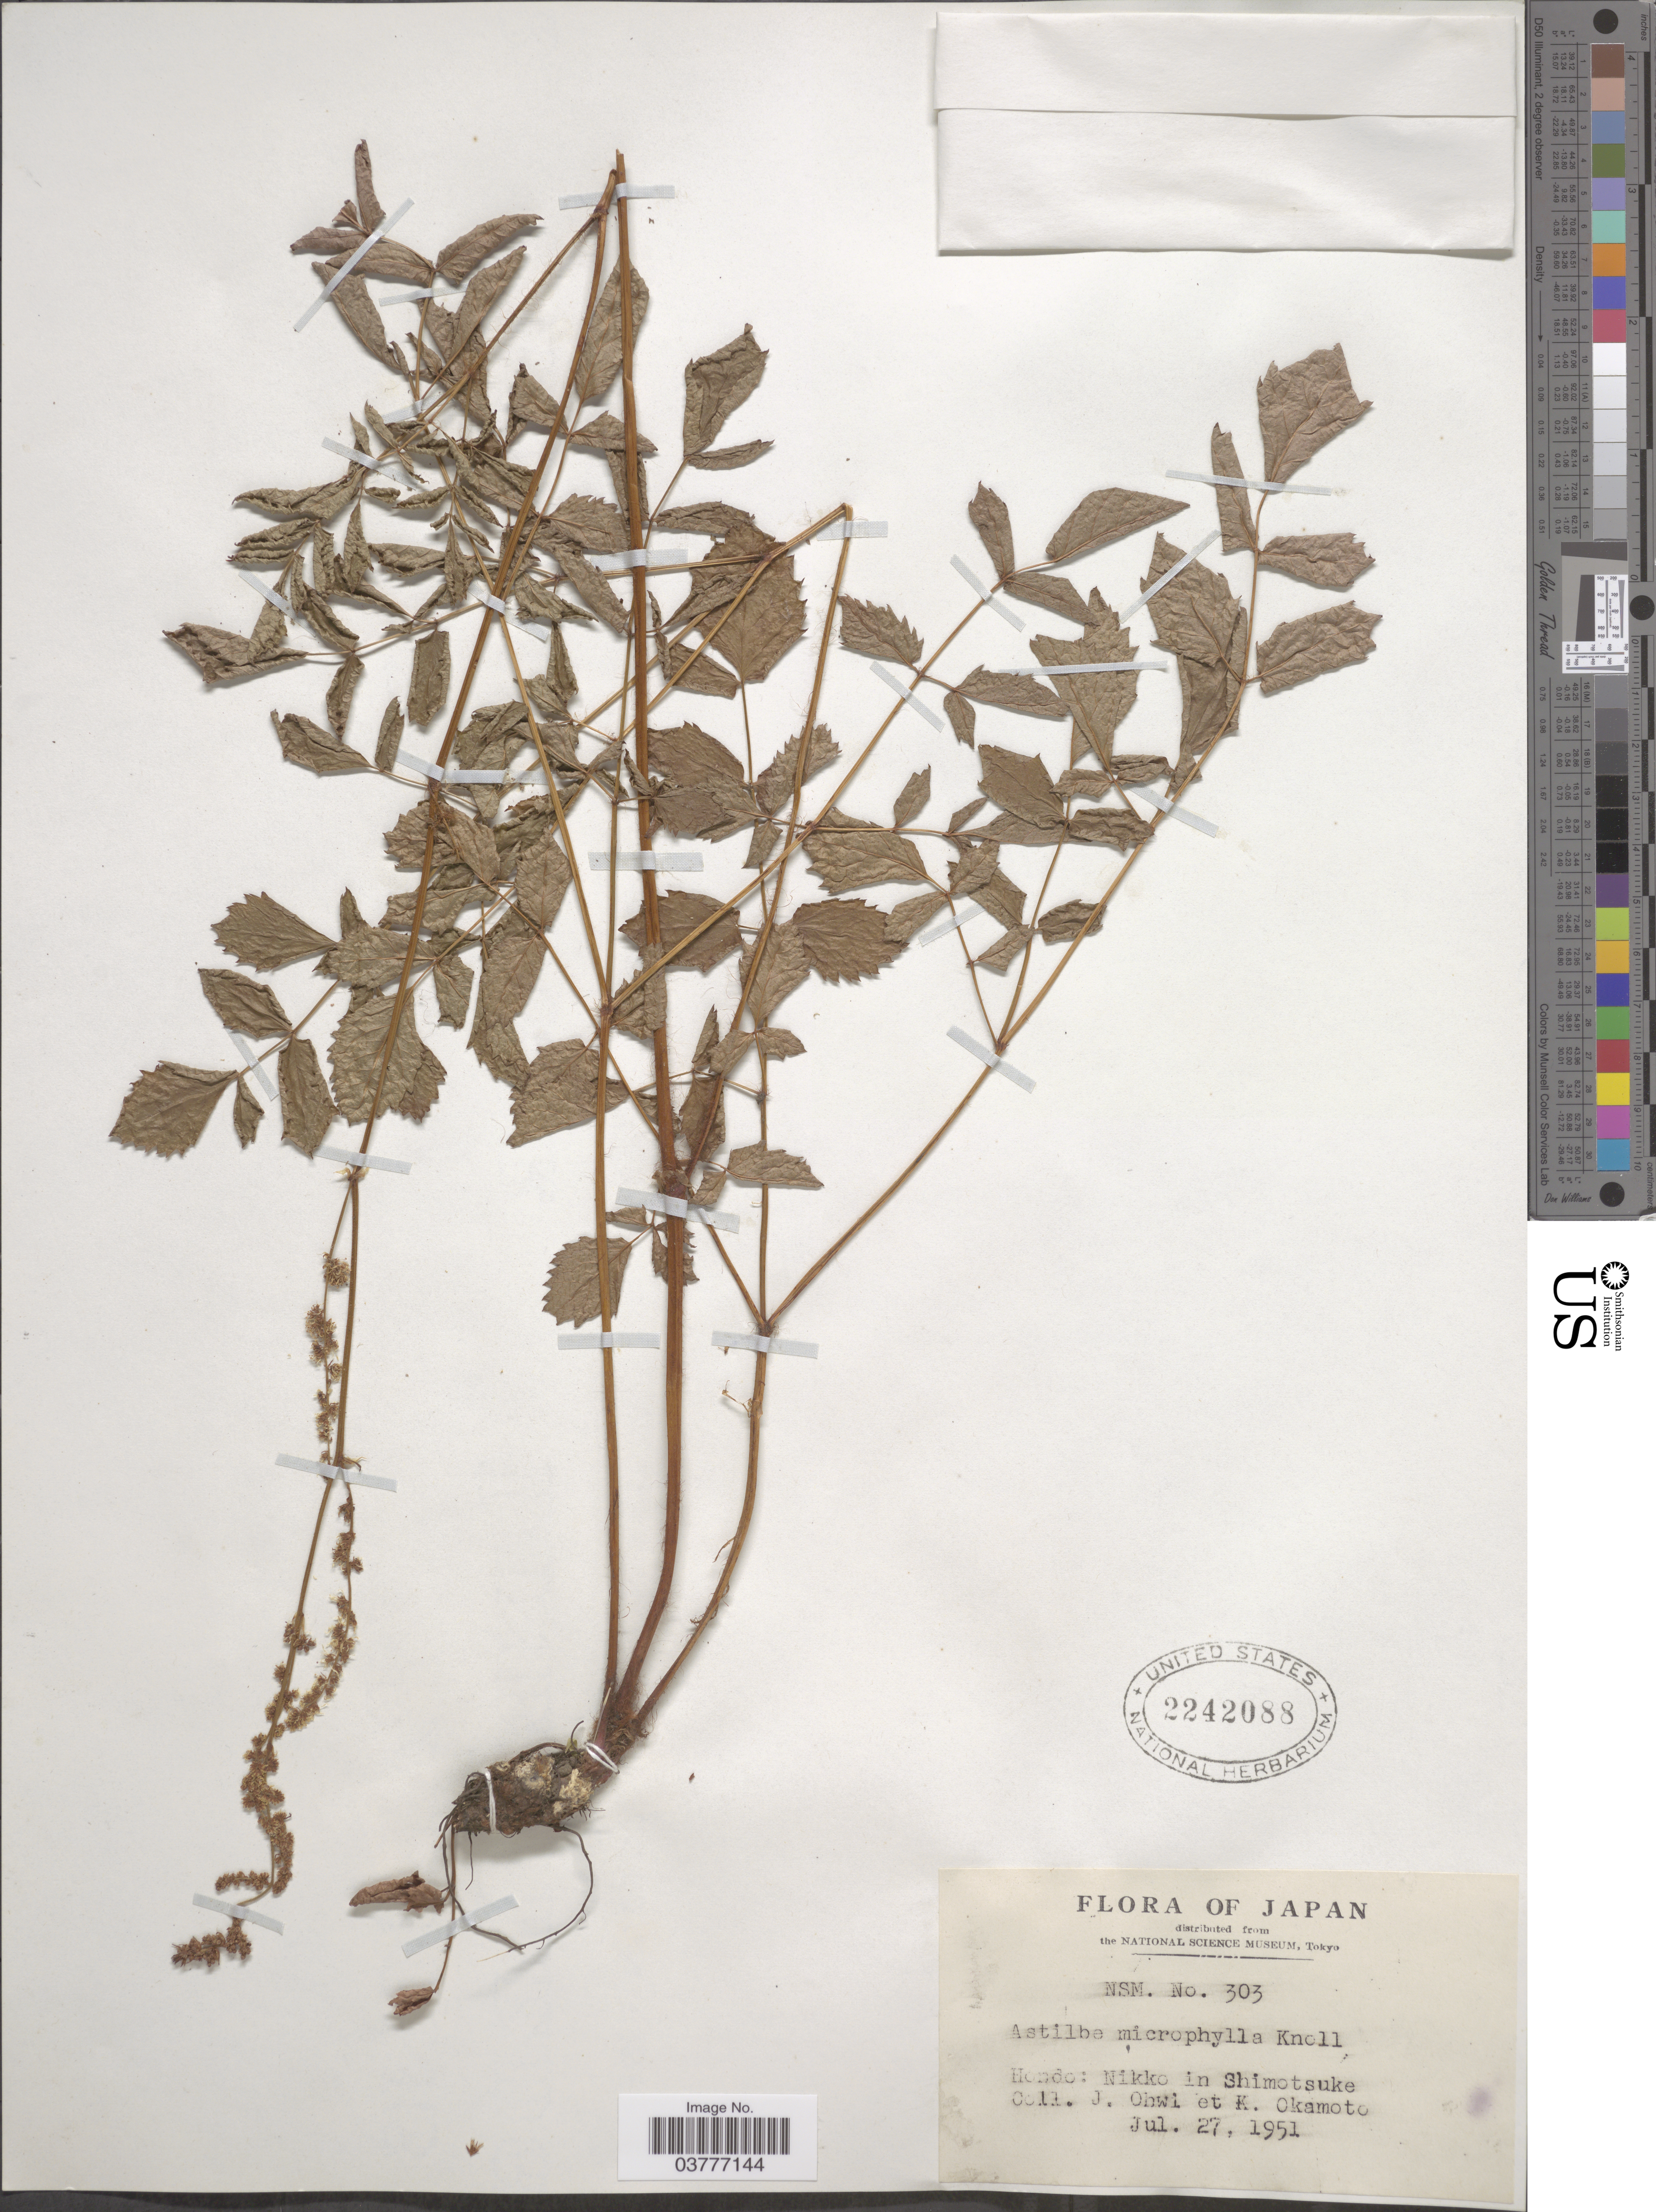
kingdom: Plantae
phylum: Tracheophyta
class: Magnoliopsida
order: Saxifragales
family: Saxifragaceae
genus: Astilbe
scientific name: Astilbe microphylla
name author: Knoll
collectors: J. Ohwi & K. Okamoto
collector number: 303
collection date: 1951-07-27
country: Japan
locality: Hondo: Nikko in Shimotsuke.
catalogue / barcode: US 2242088